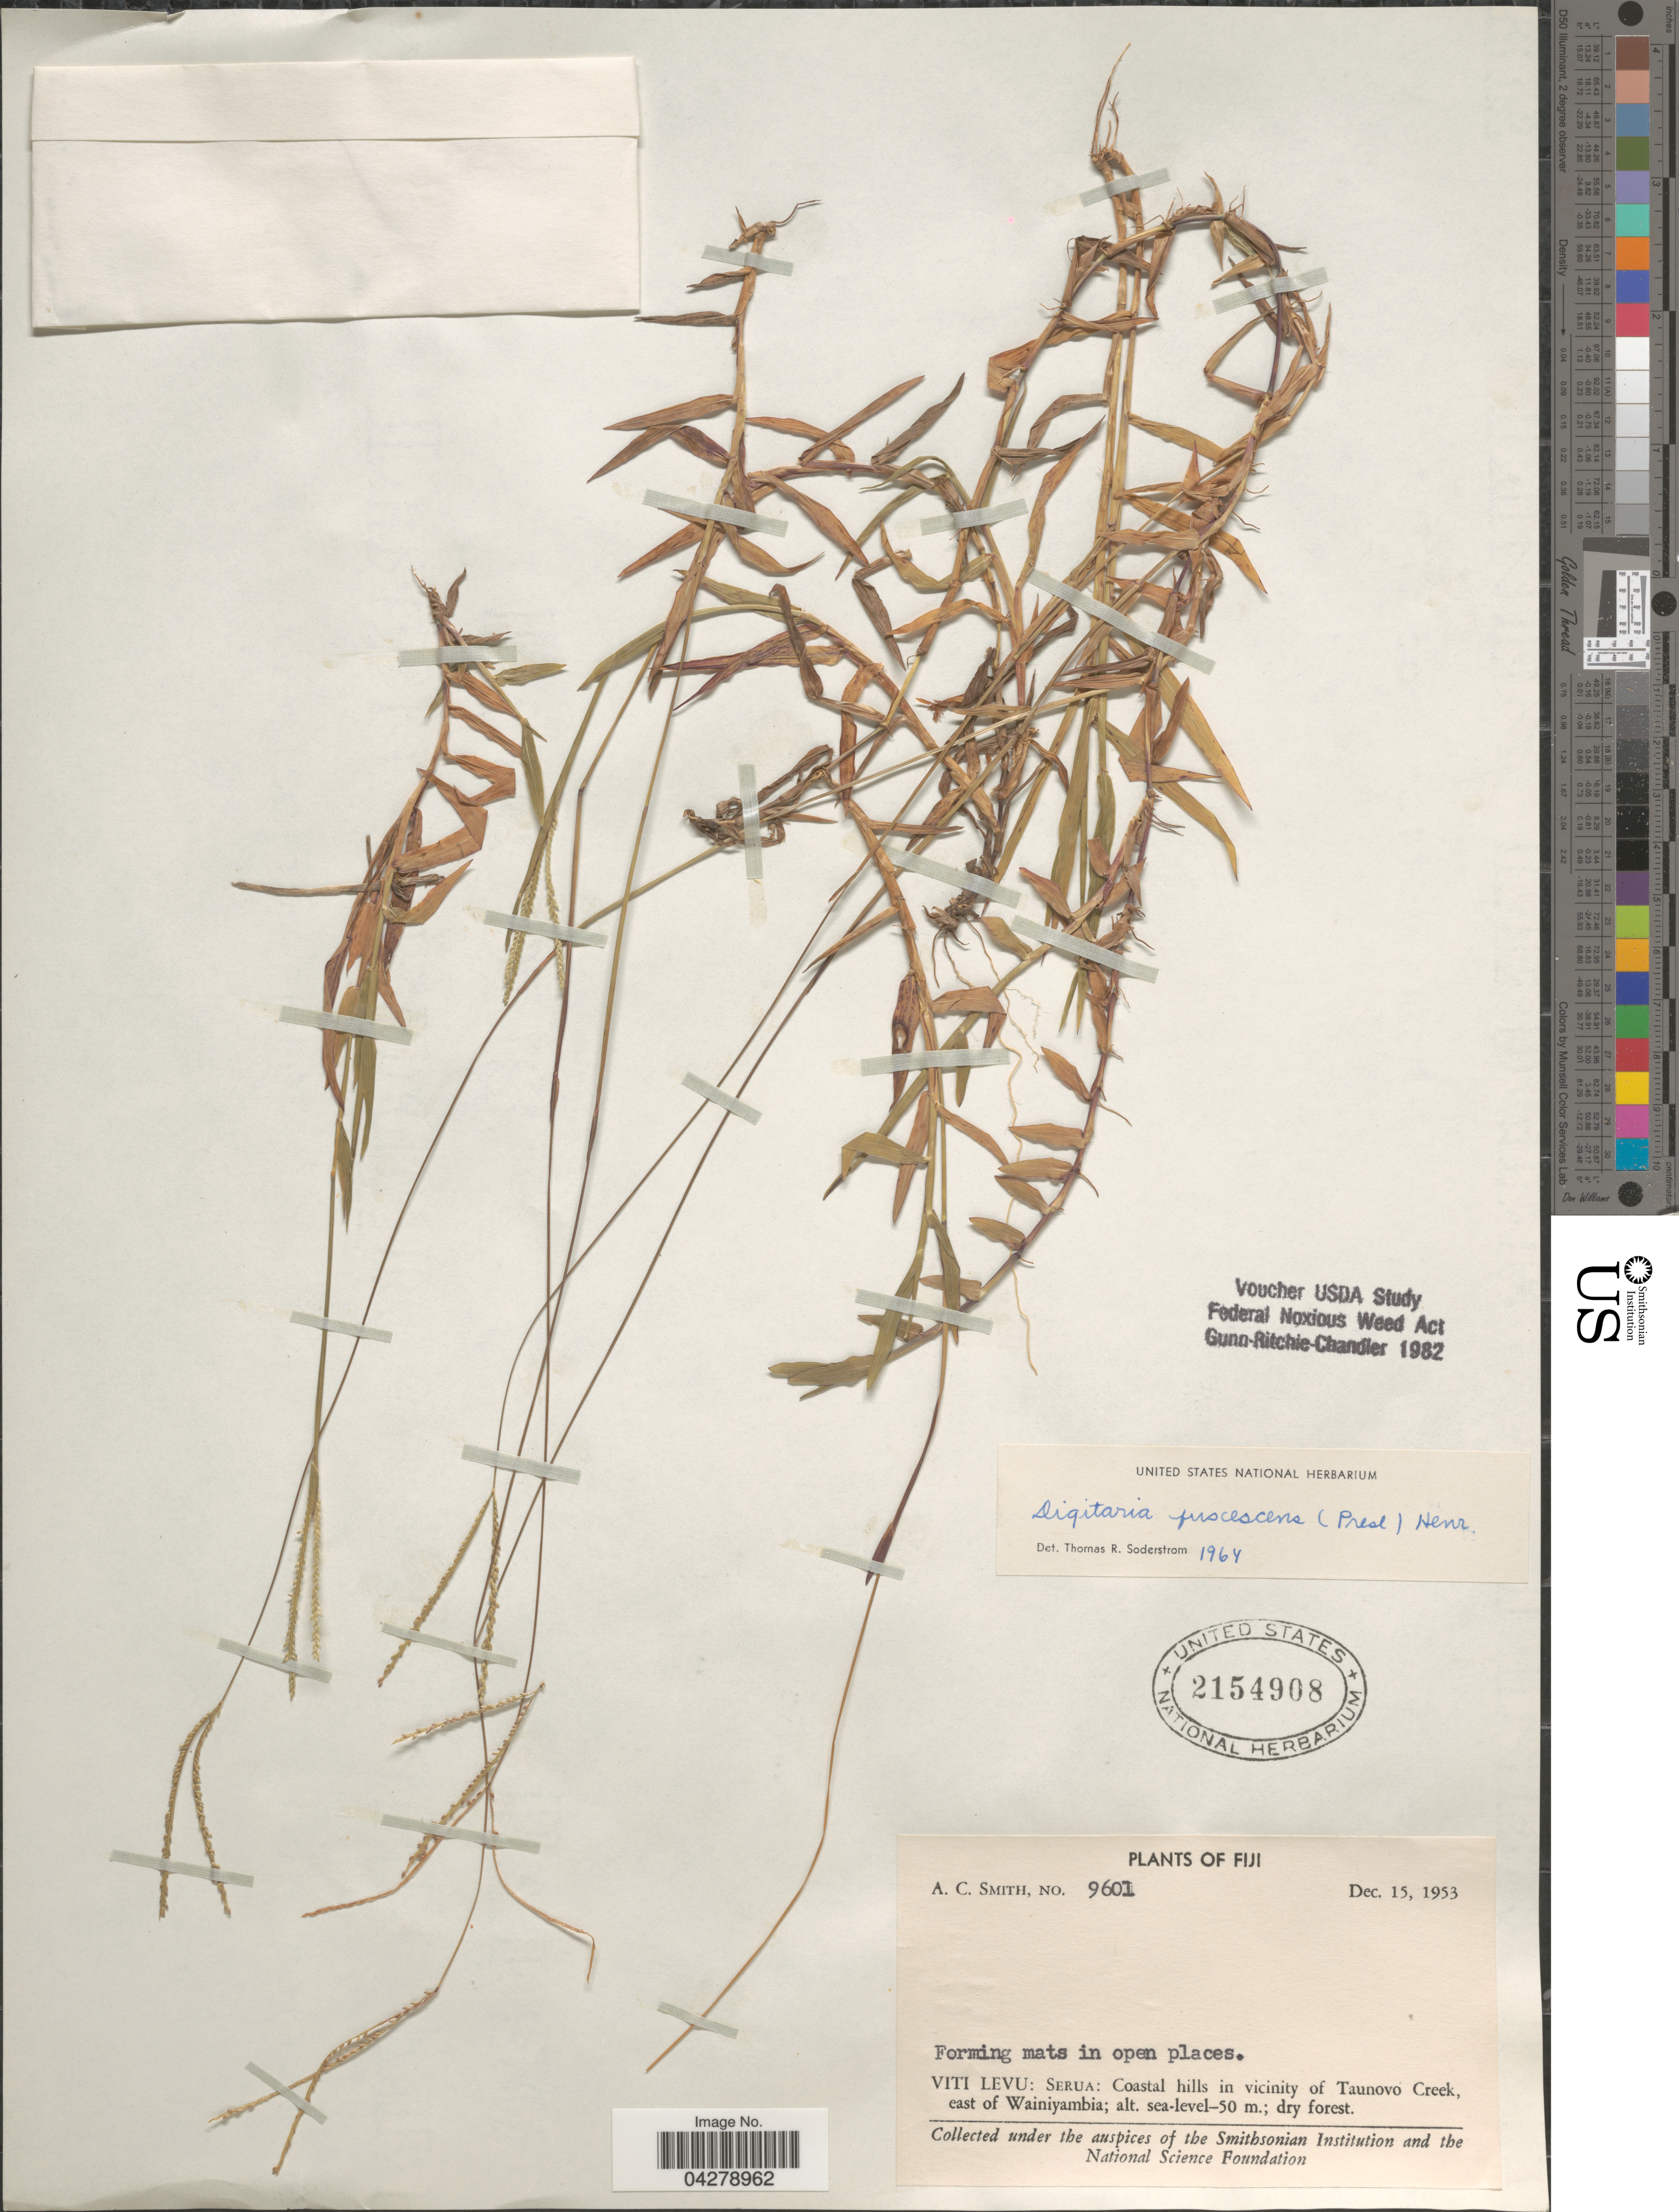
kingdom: Plantae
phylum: Tracheophyta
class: Liliopsida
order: Poales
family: Poaceae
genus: Digitaria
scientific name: Digitaria fuscescens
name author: (J. Presl) Henr.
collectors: A. C. Smith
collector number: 9601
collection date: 1953-12-15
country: Fiji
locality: Forming mats in open places. Viti Levu: Serua: Coastal hills in vicinity of Taunovo Creek, east of Wainiyambia.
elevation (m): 0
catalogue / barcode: US 2154908